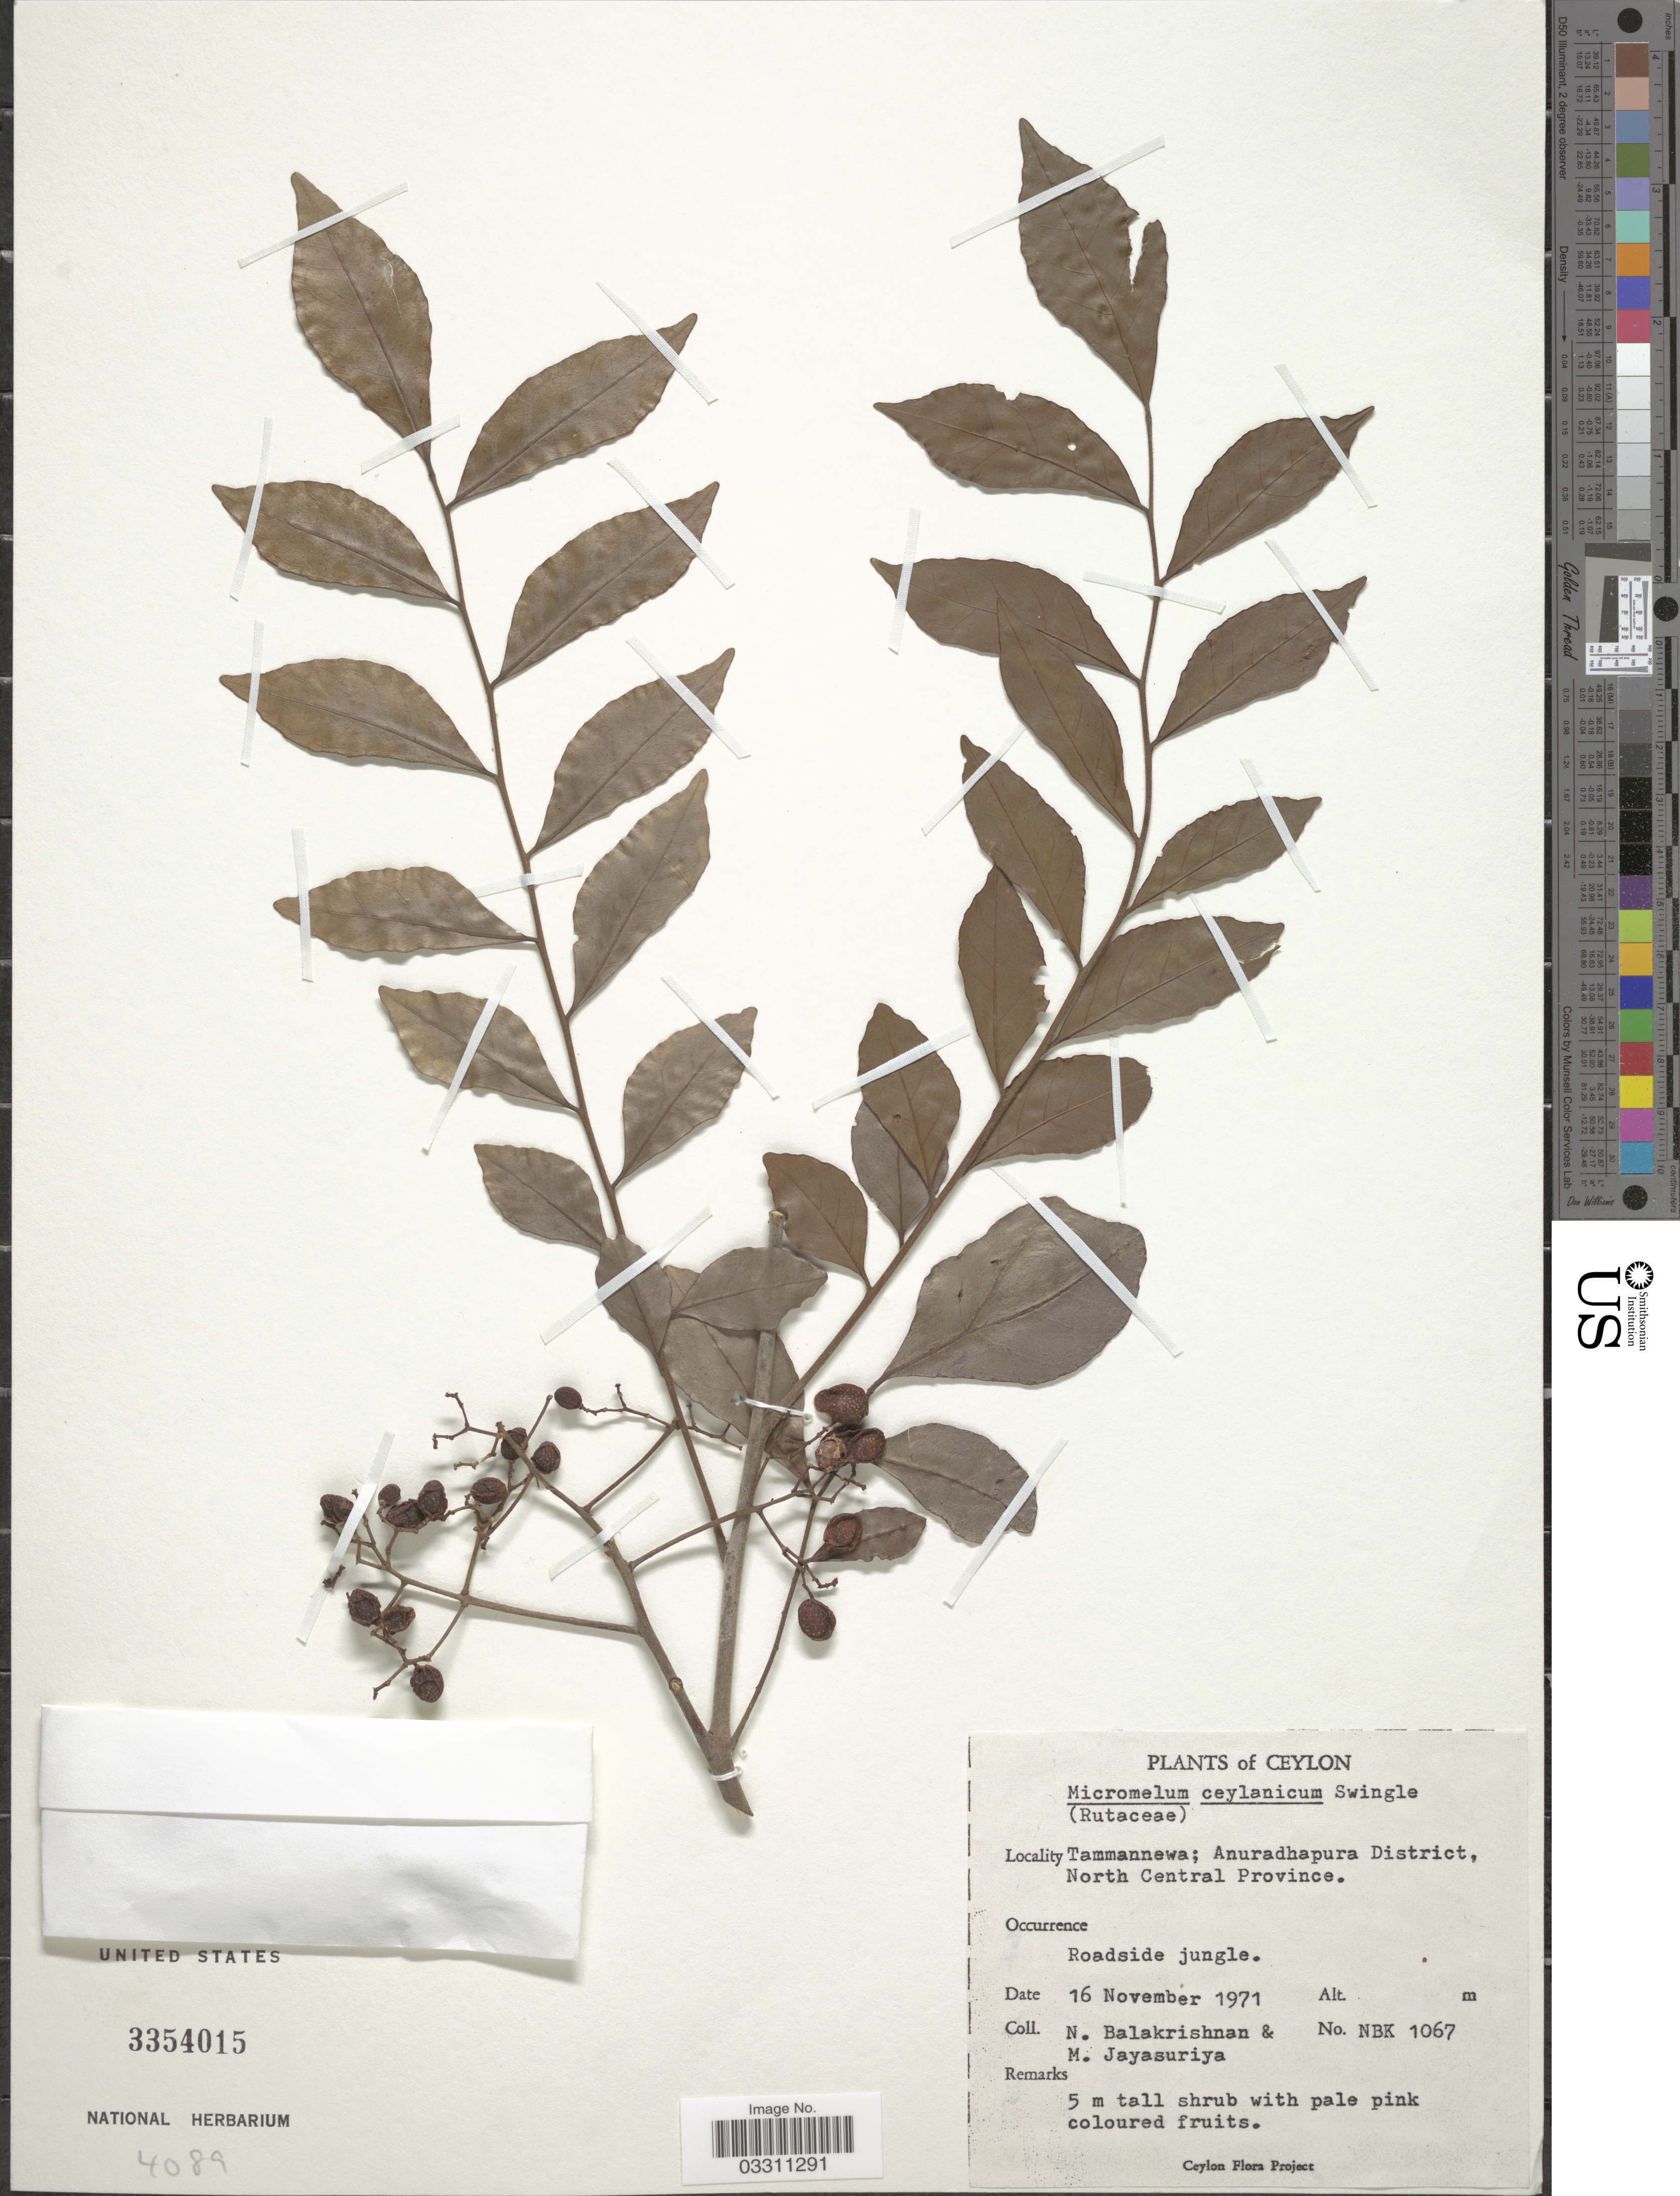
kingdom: Plantae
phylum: Tracheophyta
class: Magnoliopsida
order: Sapindales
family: Rutaceae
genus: Micromelum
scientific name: Micromelum ceylanicum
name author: Wight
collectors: N. Balakrishnan & M. Jayasuriya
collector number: NBK1067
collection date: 1971-11-16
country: Sri Lanka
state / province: North Central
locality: Ceylon. Tammannewa; Anuradhapura District.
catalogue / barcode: US 3354015